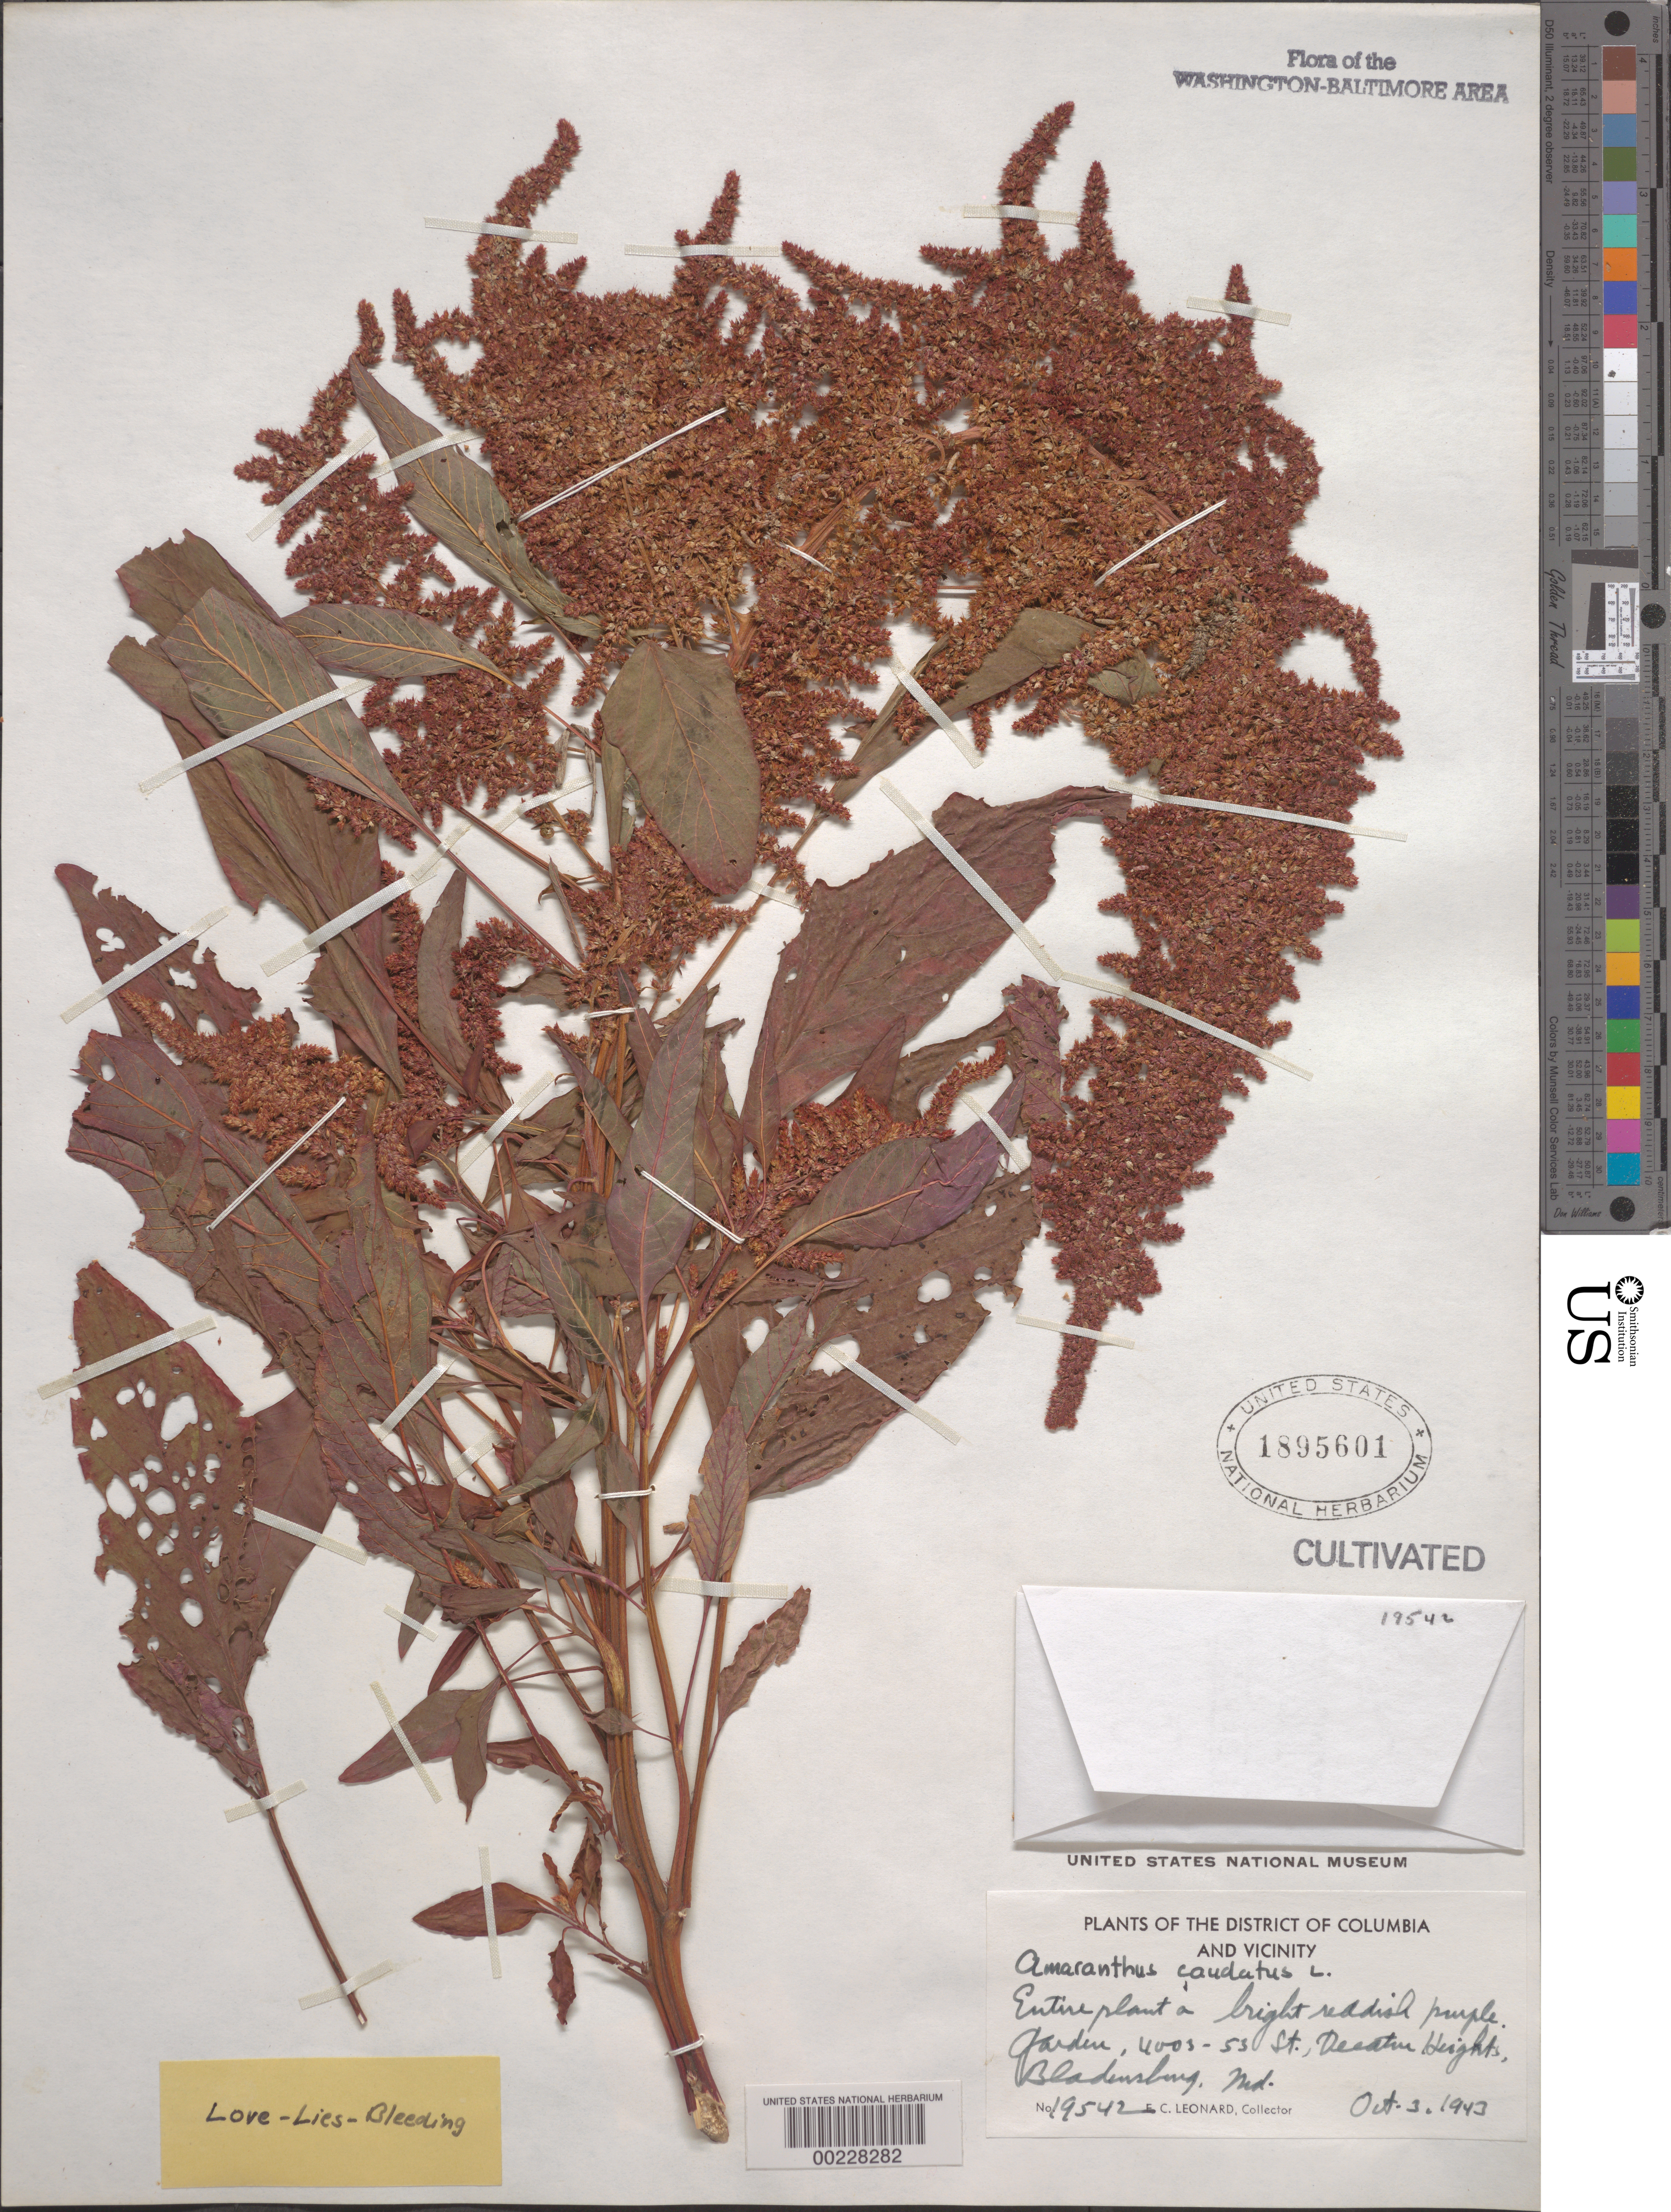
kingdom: Plantae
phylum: Tracheophyta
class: Magnoliopsida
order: Caryophyllales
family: Amaranthaceae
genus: Amaranthus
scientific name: Amaranthus caudatus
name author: L.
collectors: E. C. Leonard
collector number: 19542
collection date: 1943-10-03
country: United States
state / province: Maryland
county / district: Prince George's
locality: District of Columbia and vicinity. [unsure placement] Garden, 4003-53 St., Decatur Heights, Bladensburg, Md.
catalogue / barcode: US 1895601